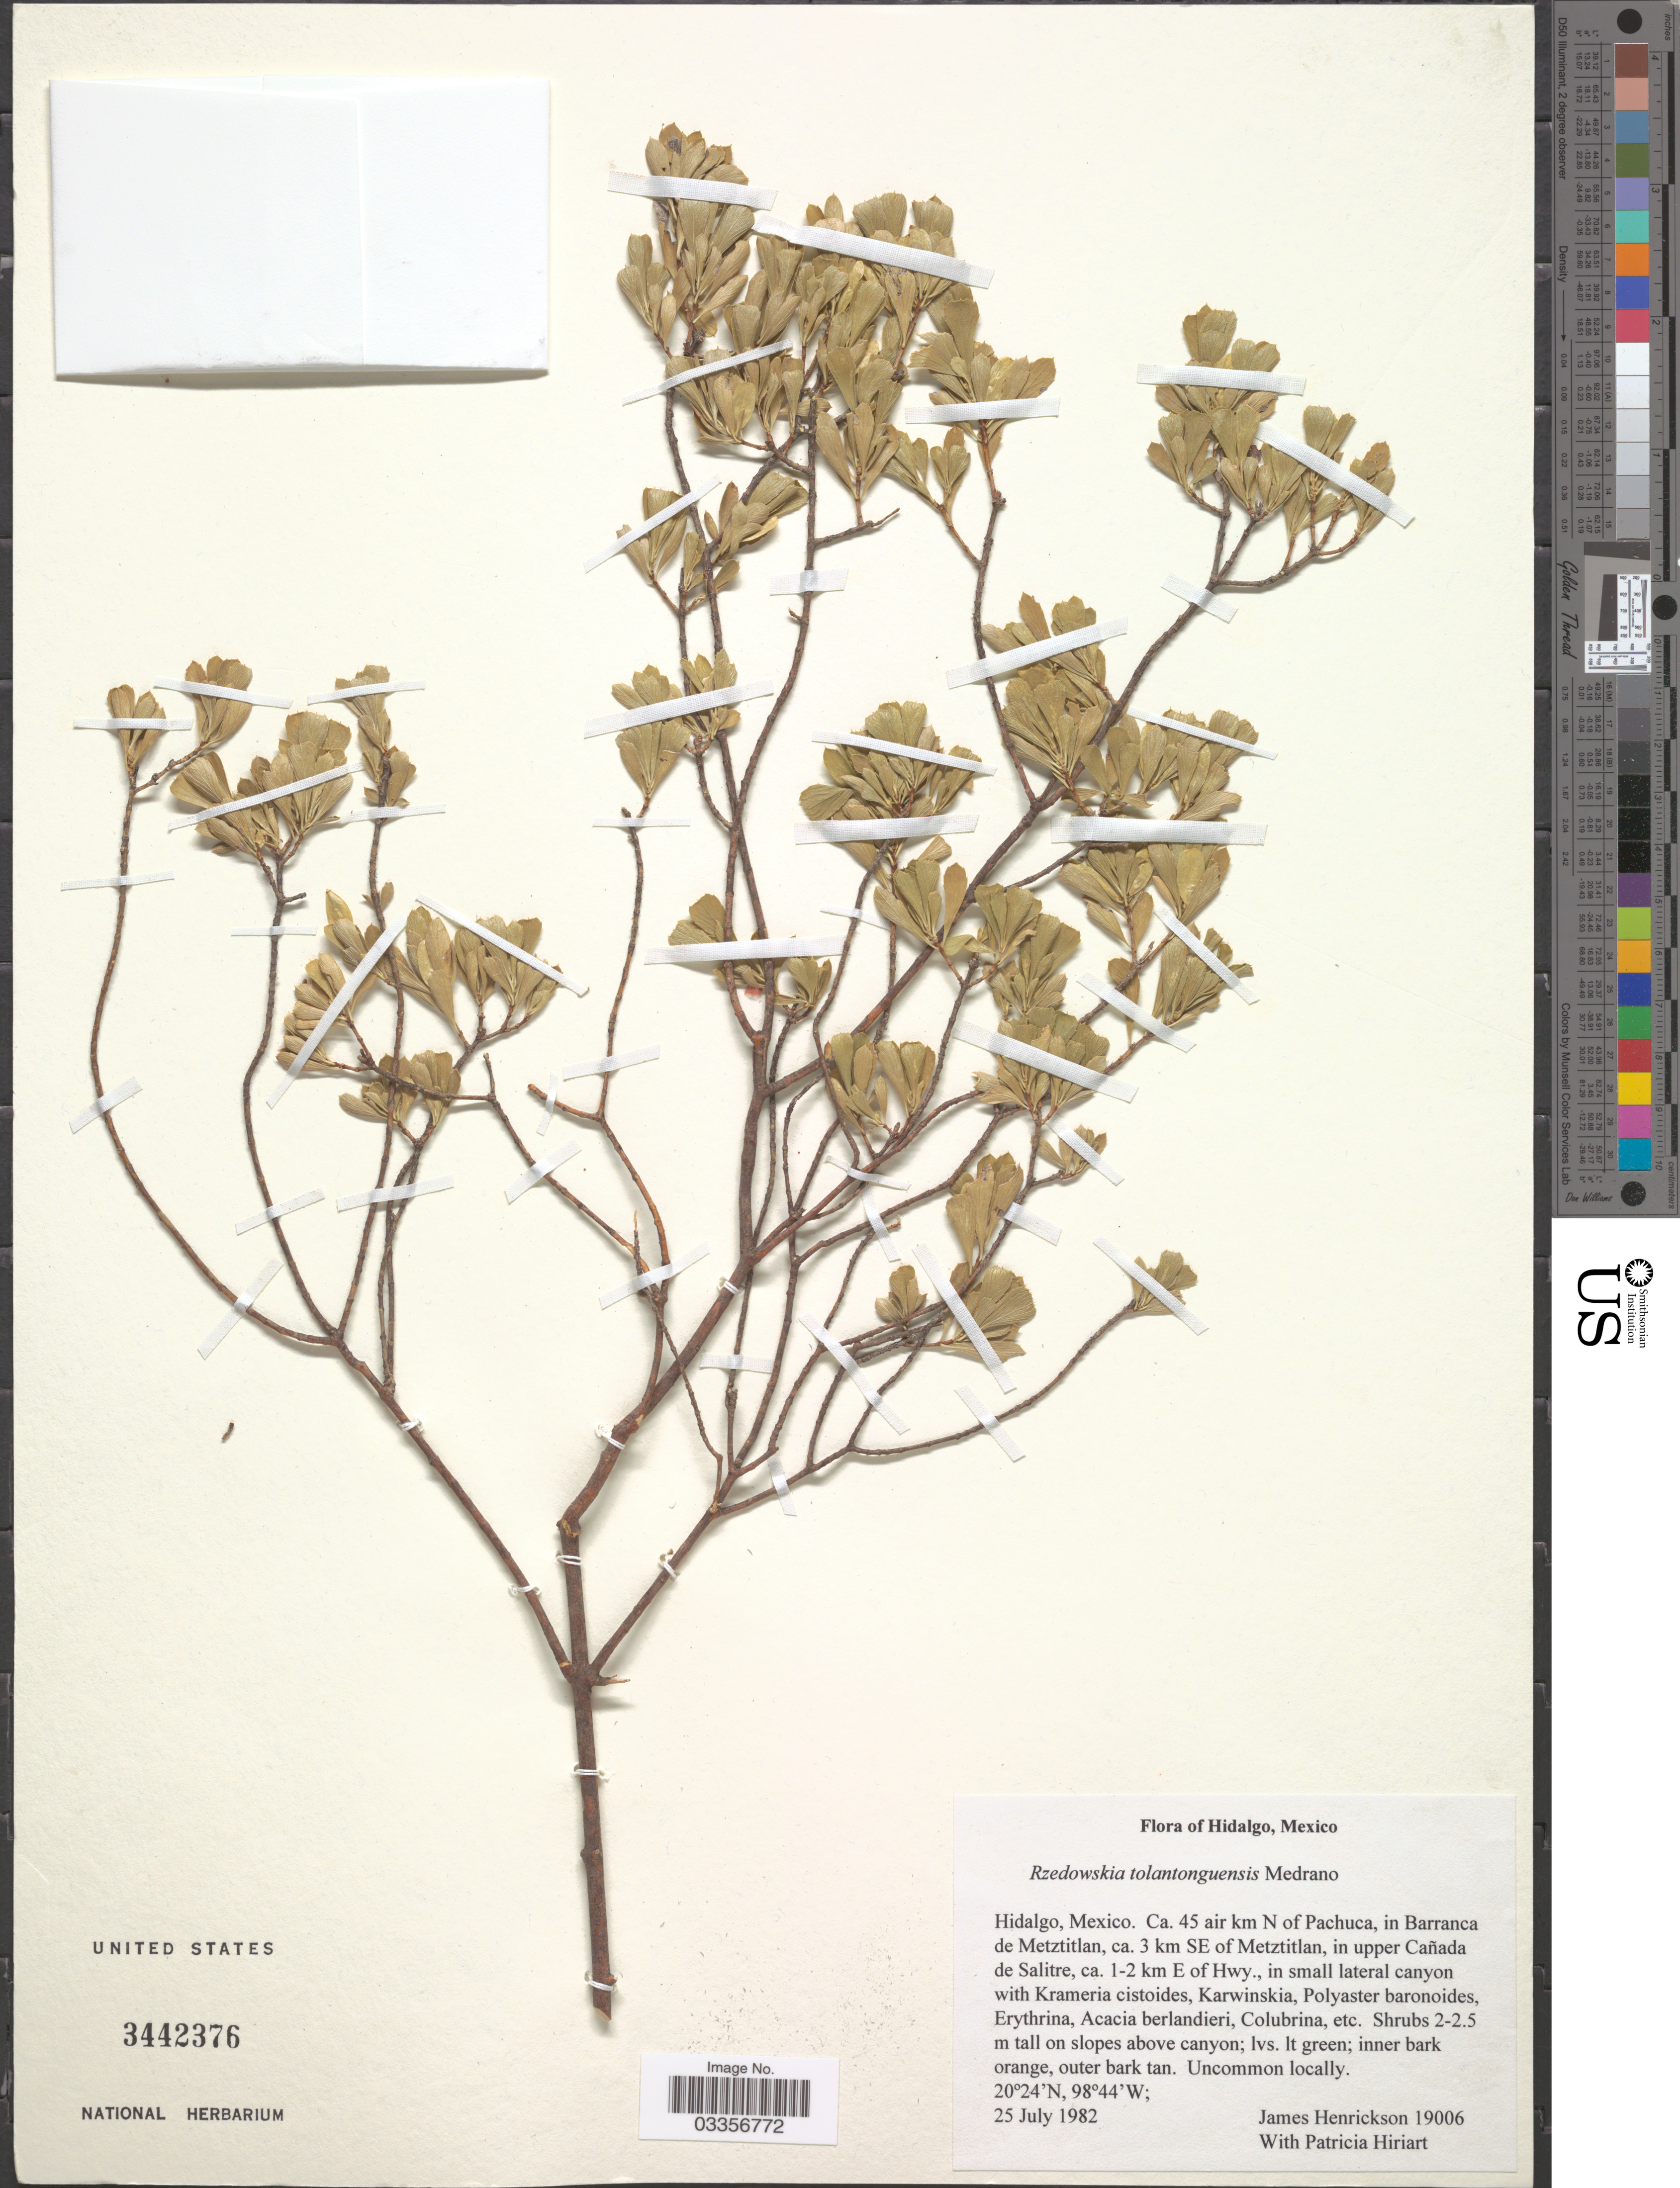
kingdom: Plantae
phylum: Tracheophyta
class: Magnoliopsida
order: Celastrales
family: Celastraceae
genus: Rzedowskia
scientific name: Rzedowskia tolantonguensis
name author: Gonzales Medrano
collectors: J. S. Henrickson & P. Hiriart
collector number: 19006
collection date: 1982-07-25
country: Mexico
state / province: Hidalgo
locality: Ca. 45 air km N of Pachuca, in Barranca de Metzititlan, ca. 3 km SE of Metztitlan, in upper Cañada de Salitre, ca. 1-2 km E of Hwy.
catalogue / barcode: US 3442376